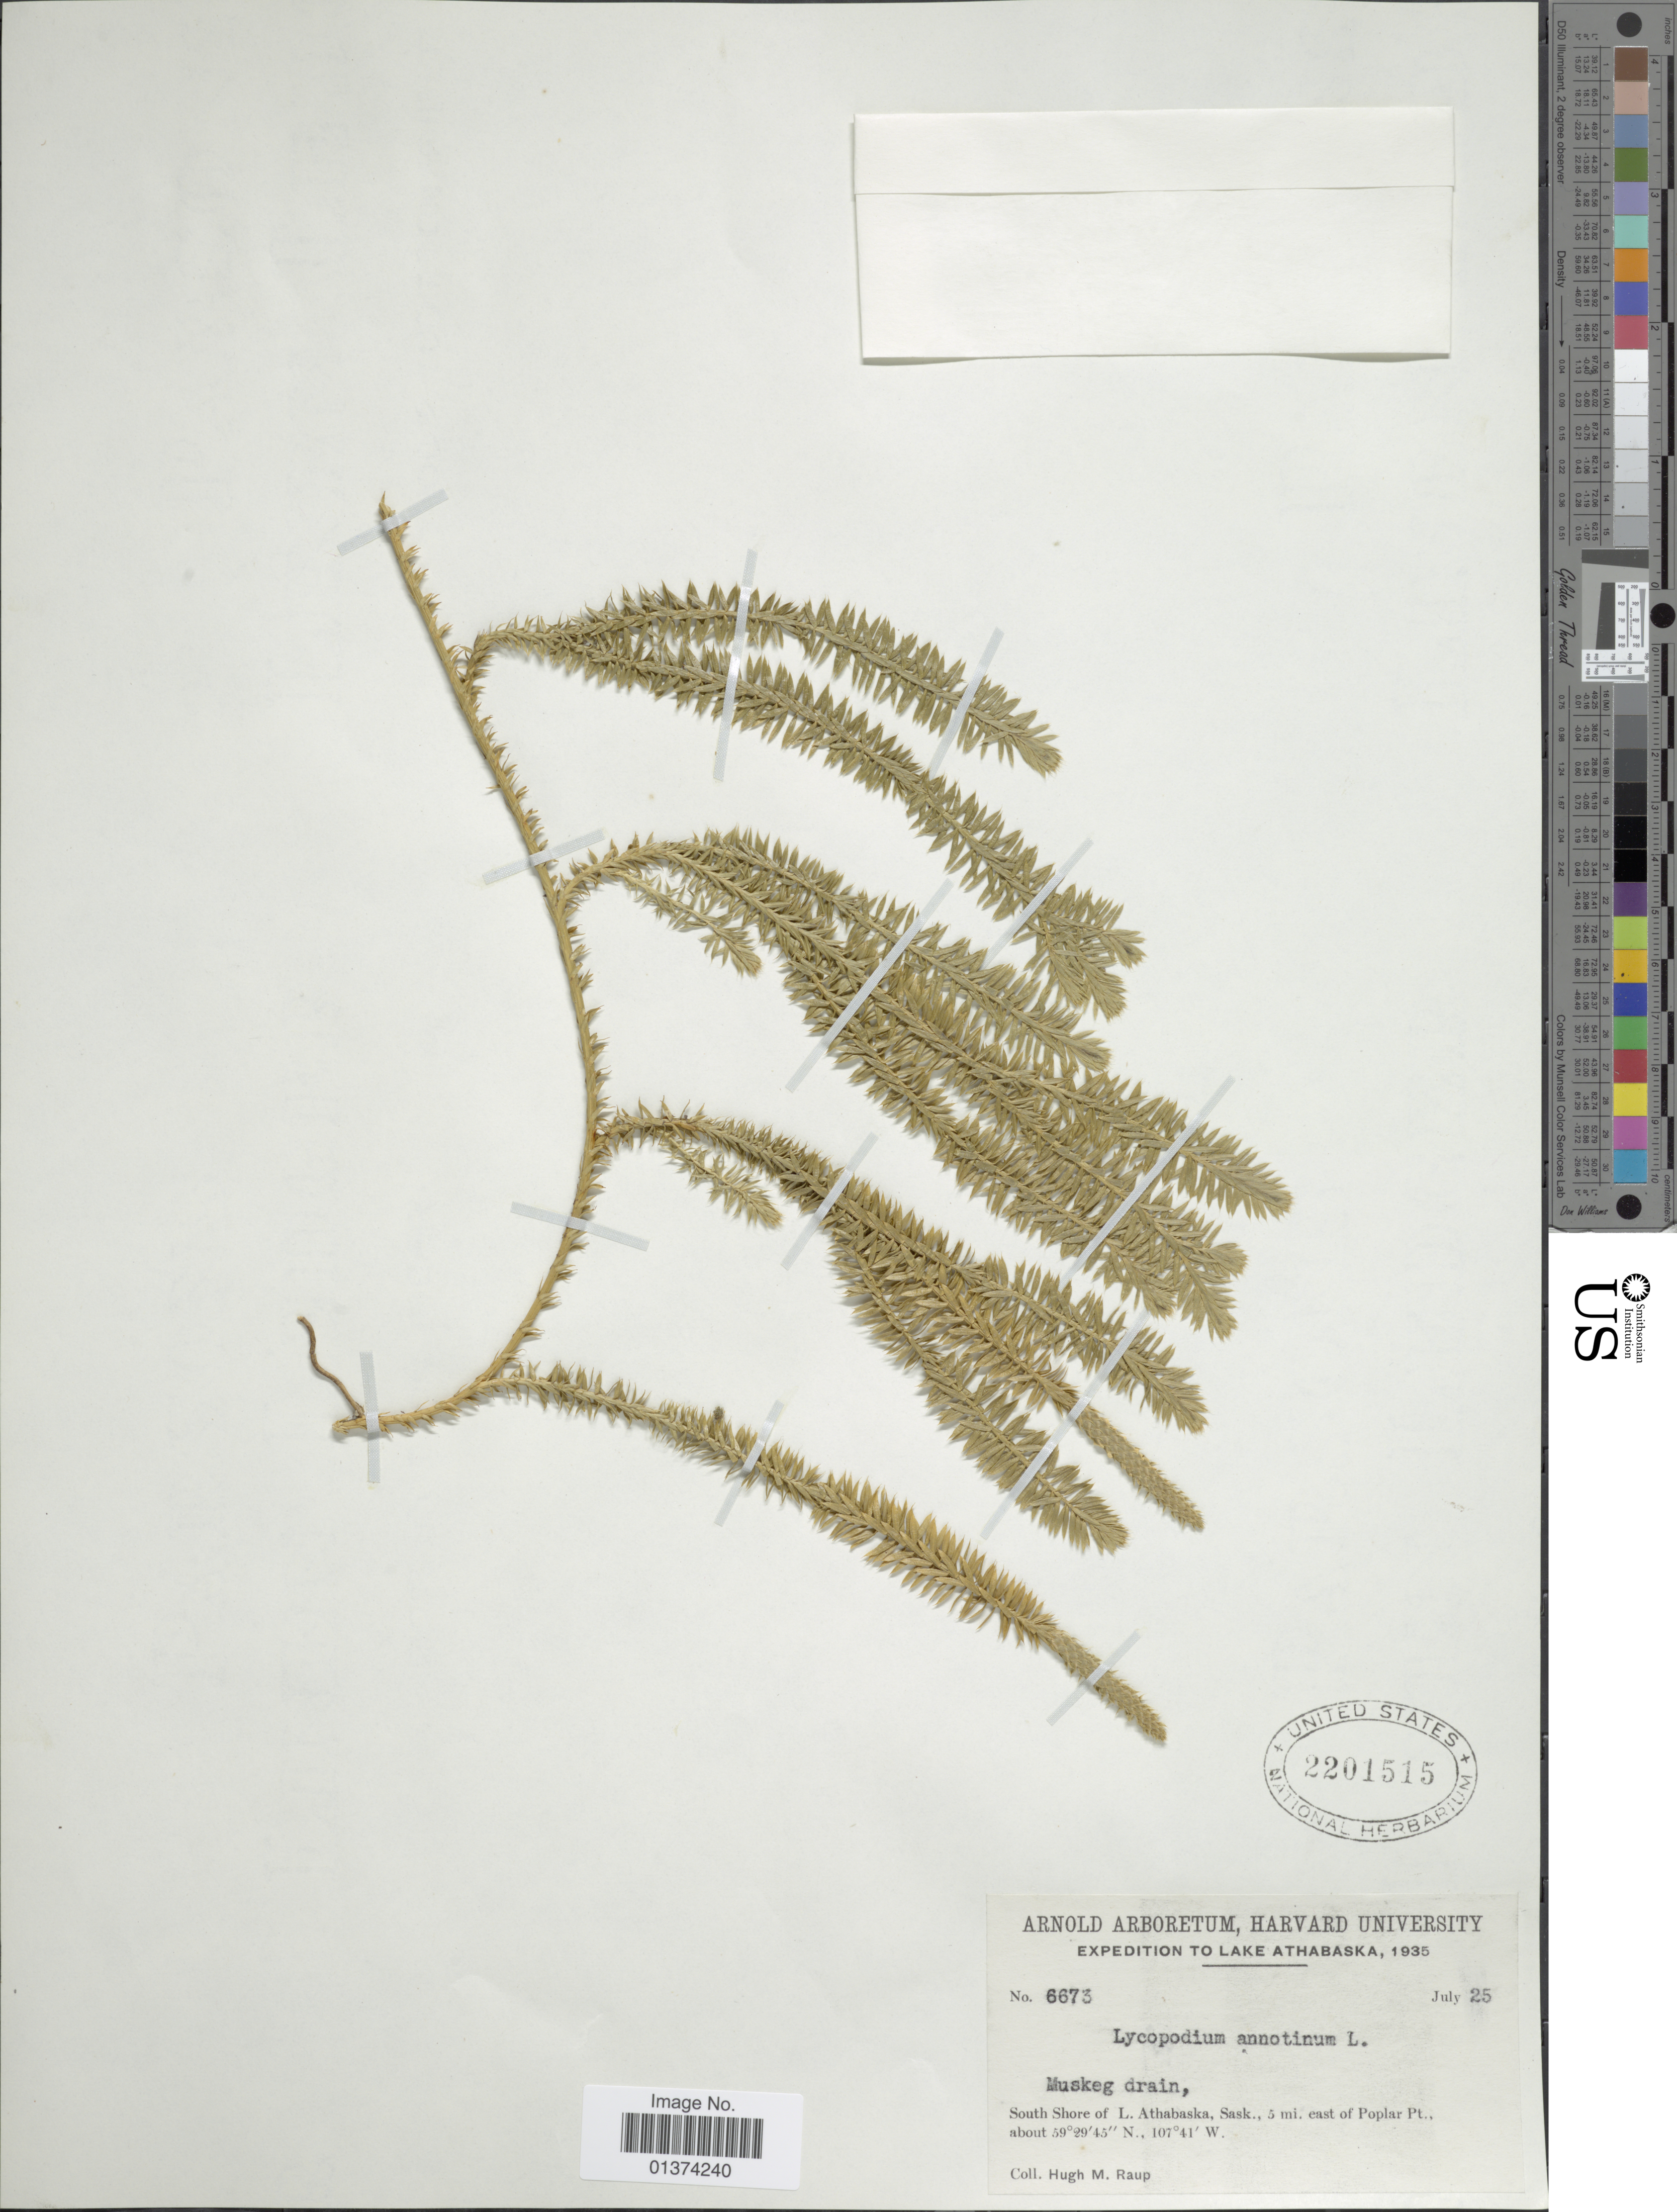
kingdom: Plantae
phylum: Tracheophyta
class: Lycopodiopsida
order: Lycopodiales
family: Lycopodiaceae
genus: Spinulum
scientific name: Spinulum annotinum subsp. annotinum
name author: (L.) A. Haines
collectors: H. Raup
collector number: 6673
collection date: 1935-07-25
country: Canada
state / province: Saskatchewan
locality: South Shore of L., Athabaska,Sask., 5 mi east of Poplar Pt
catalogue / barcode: US 2201515